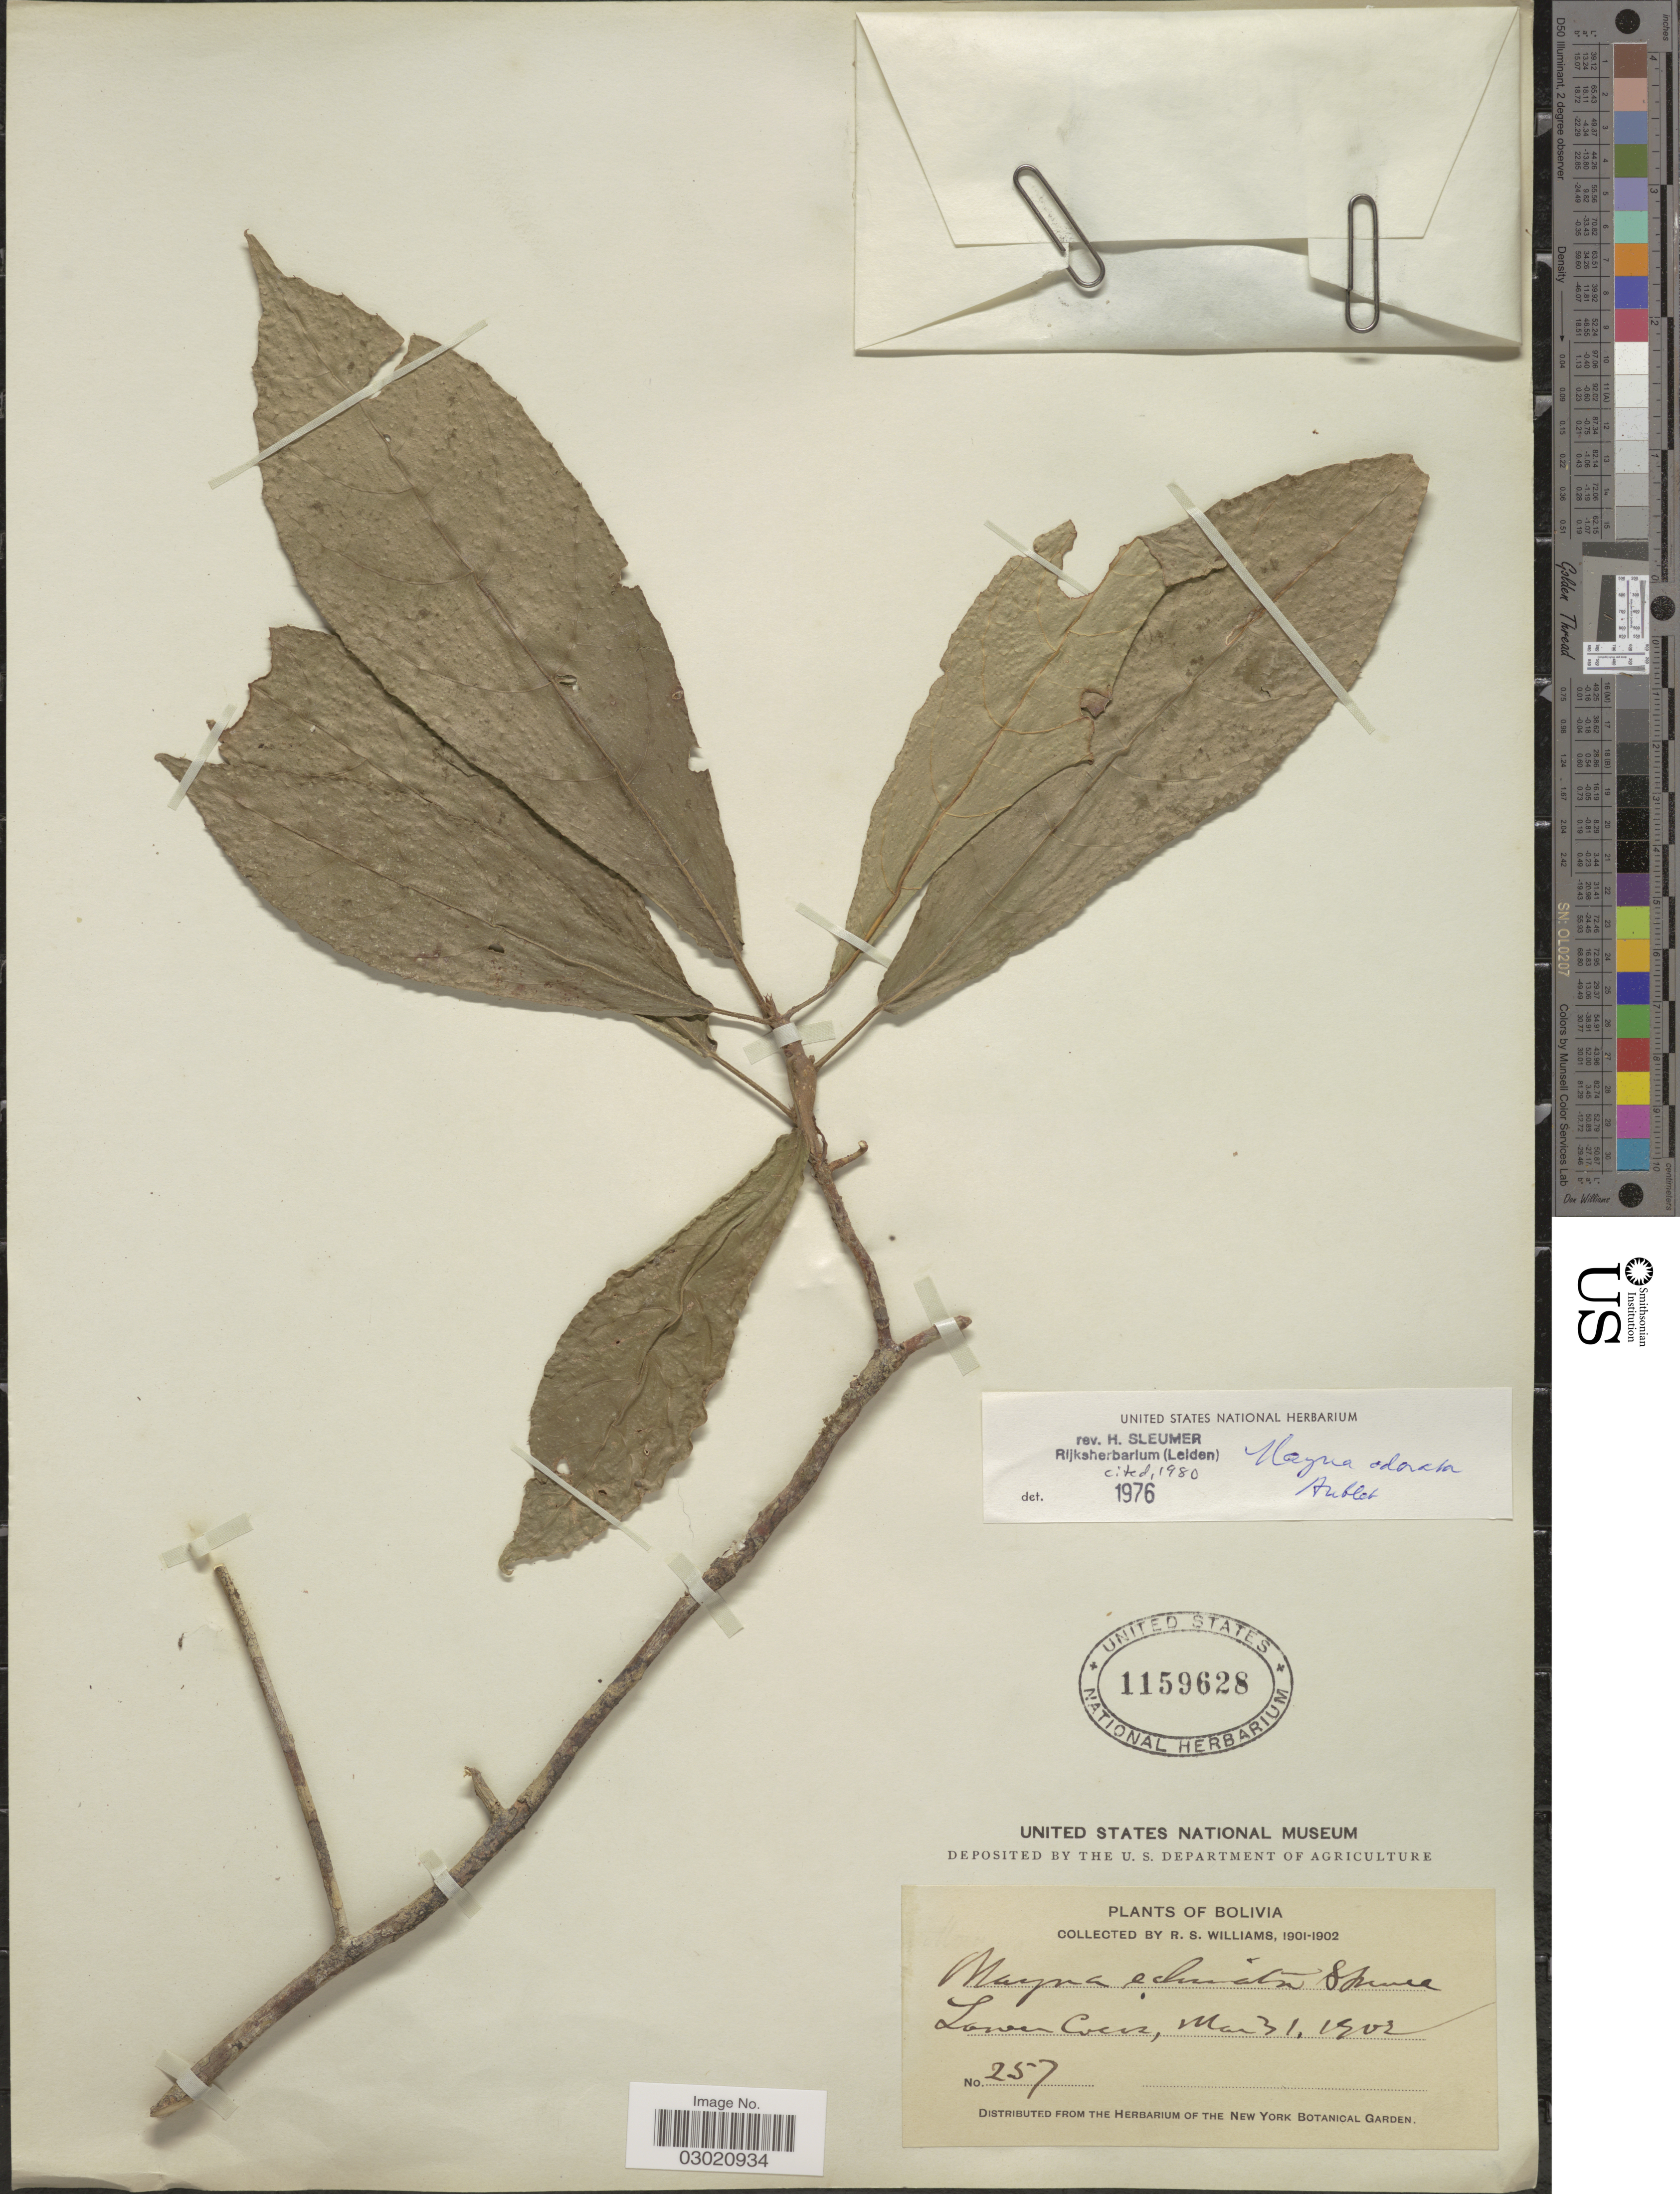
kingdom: Plantae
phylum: Tracheophyta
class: Magnoliopsida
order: Malpighiales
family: Achariaceae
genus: Mayna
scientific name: Mayna odorata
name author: Aubl.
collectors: R. S. Williams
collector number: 257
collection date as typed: Mar. 31, 1902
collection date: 1902-03-31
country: Bolivia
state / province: La Paz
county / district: Franz Tamayo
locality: Lower Rio Cocos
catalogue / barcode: US 1159628